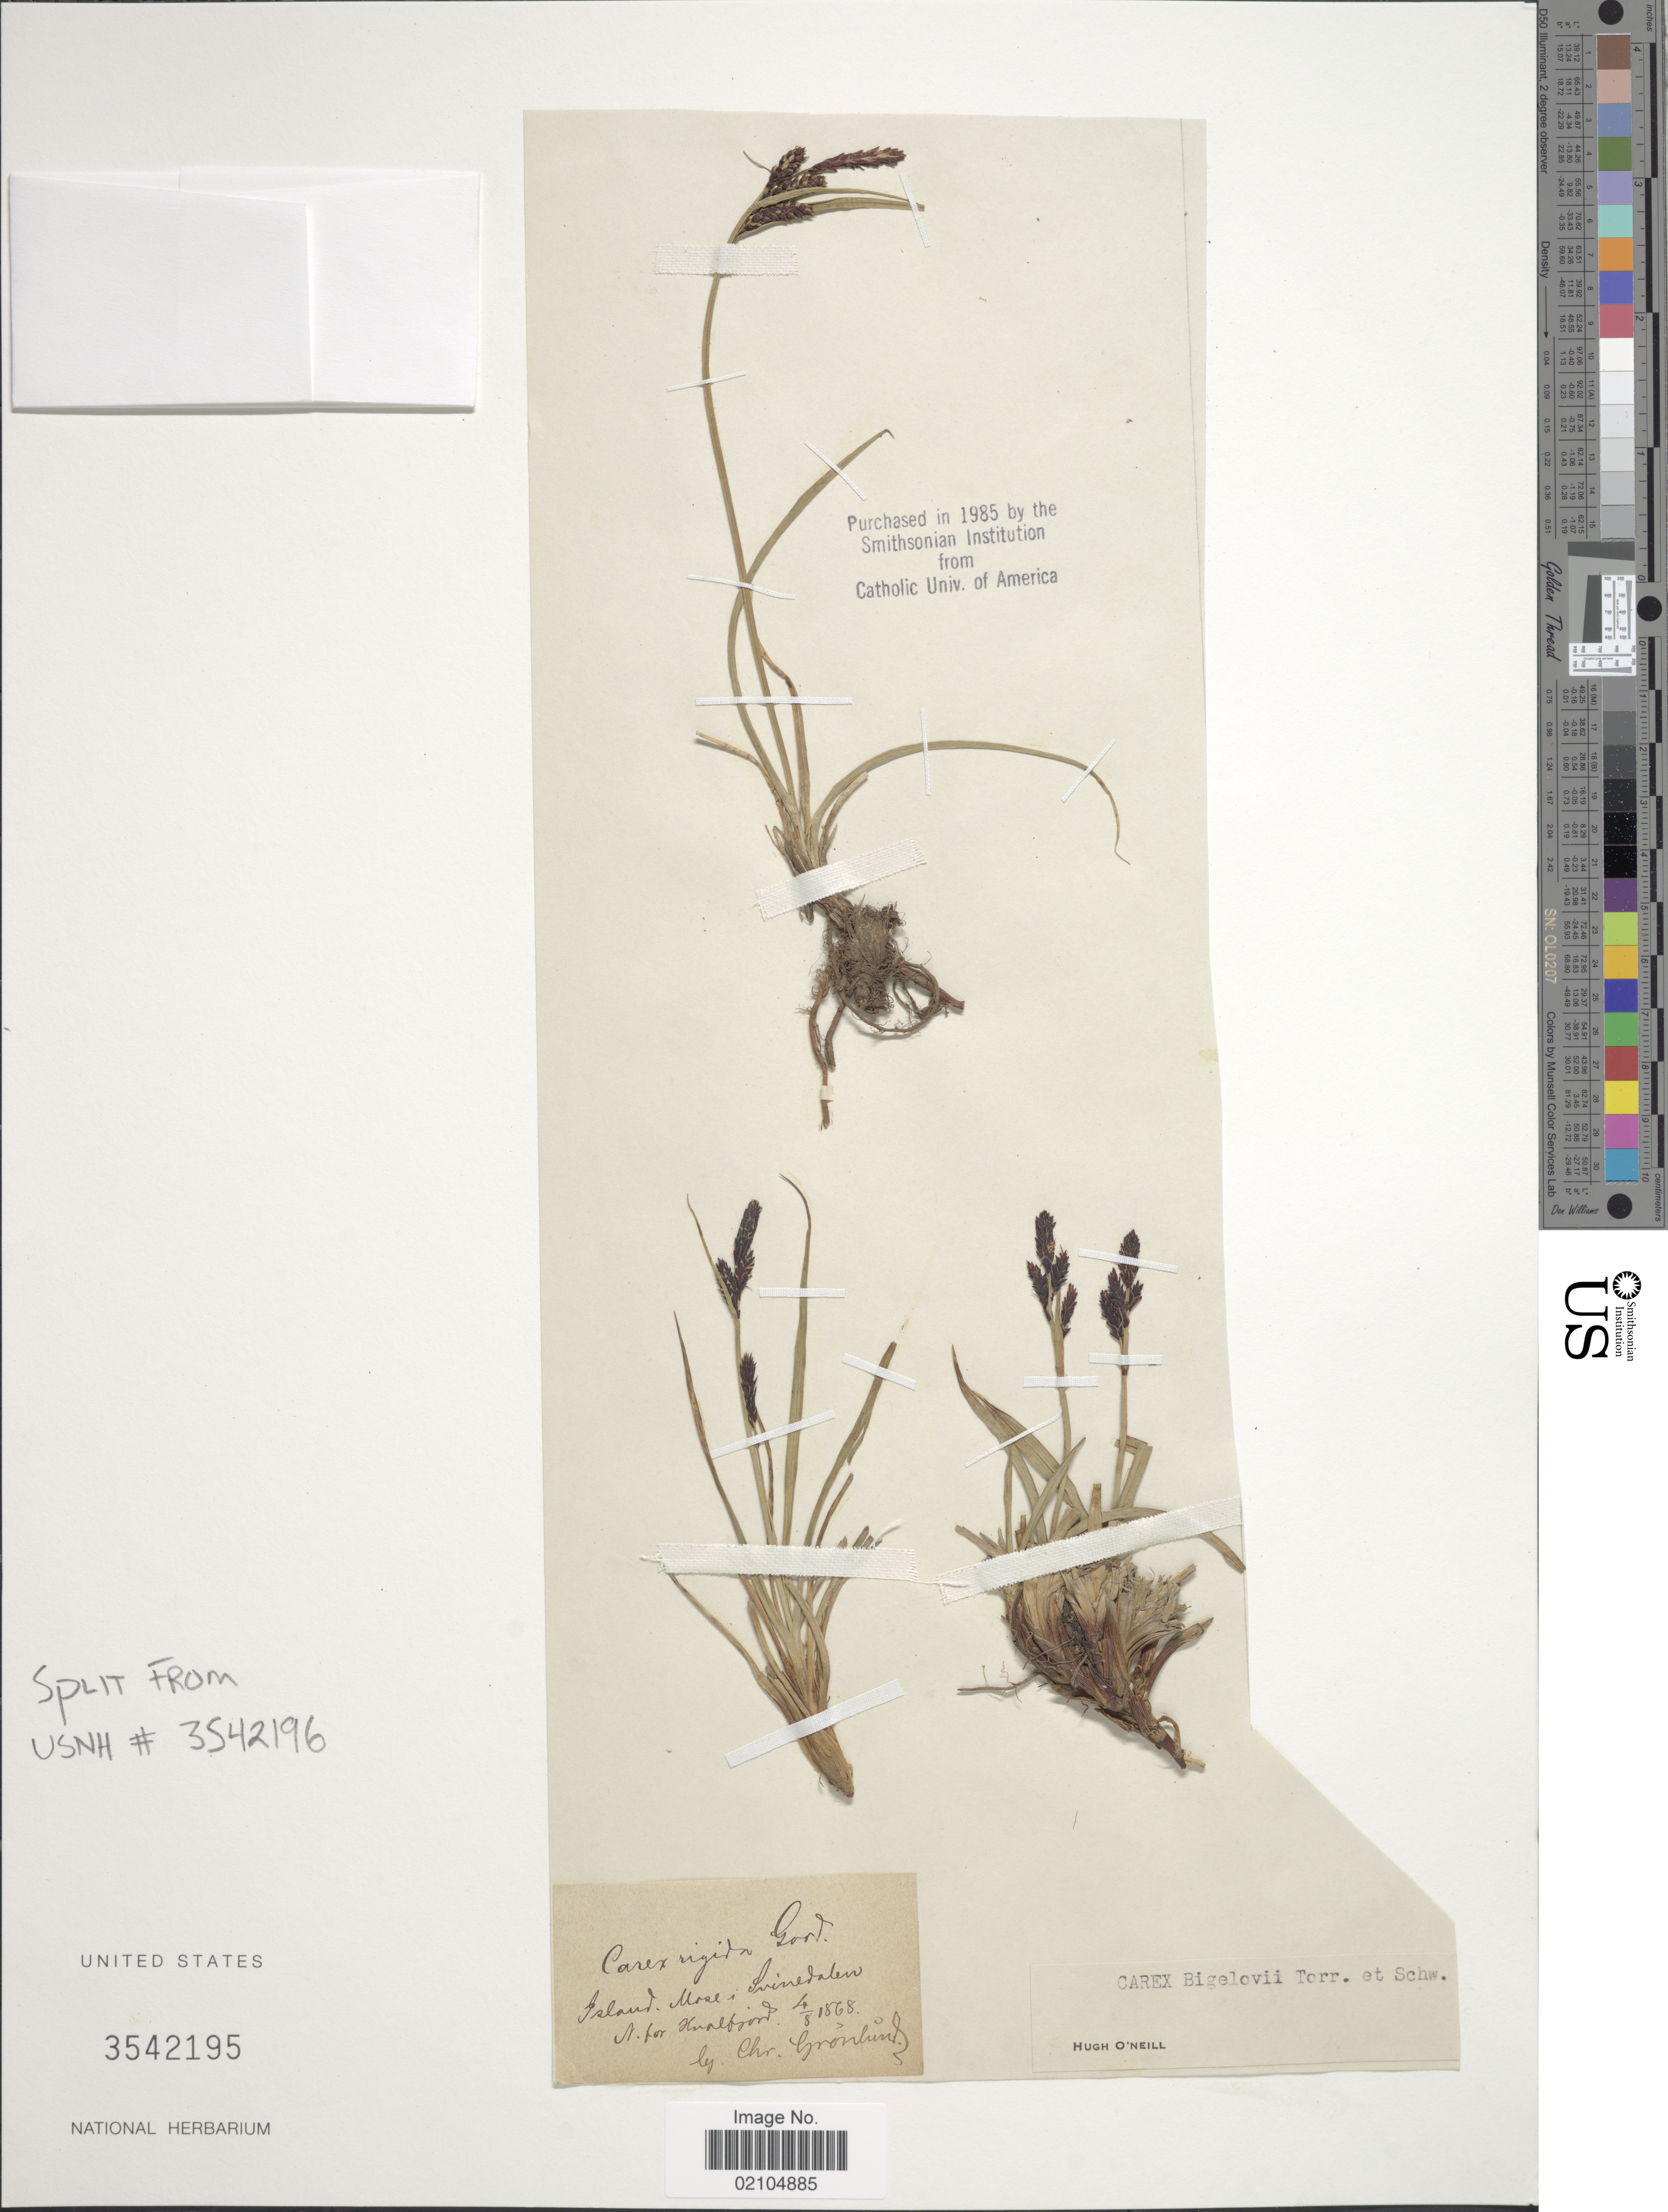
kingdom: Plantae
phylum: Tracheophyta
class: Liliopsida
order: Poales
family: Cyperaceae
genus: Carex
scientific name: Carex bigelowii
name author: Torr. ex Schwein.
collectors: C. Gronlund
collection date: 1868-08-04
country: Iceland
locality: Island, Mose i Svinedalen, N. for Hvalfjord.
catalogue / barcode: US 3542195